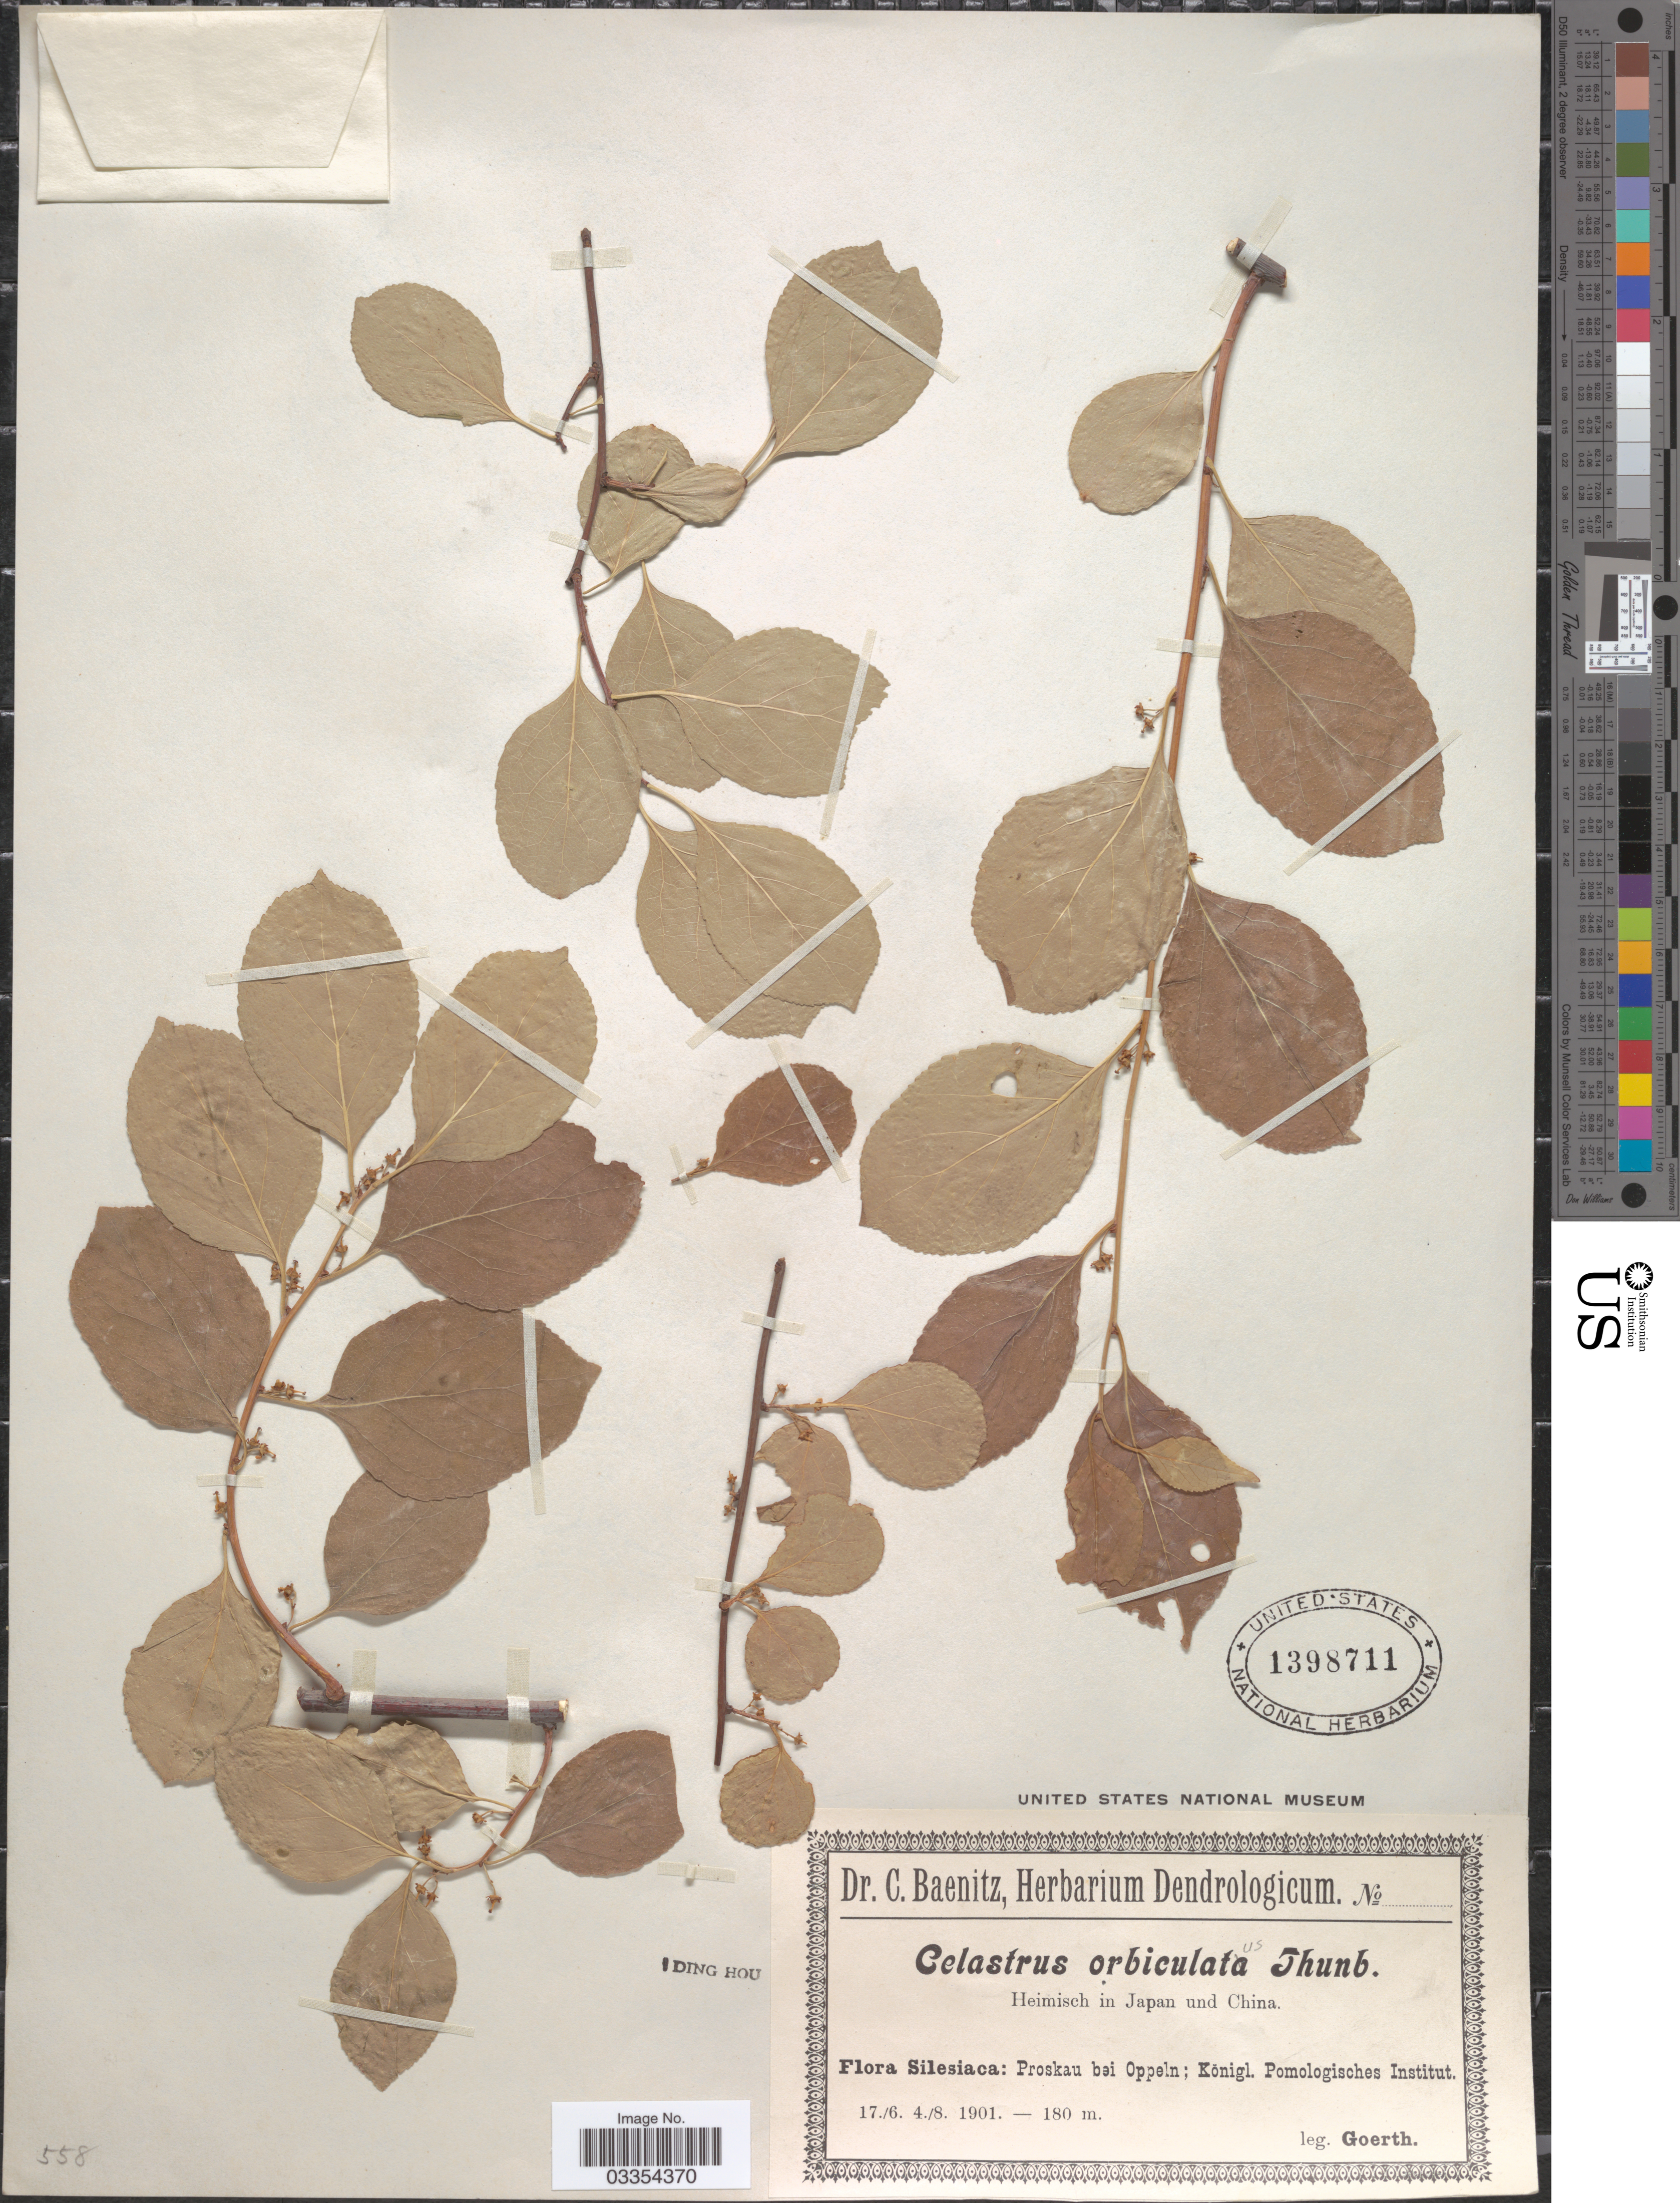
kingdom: Plantae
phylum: Tracheophyta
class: Magnoliopsida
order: Celastrales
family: Celastraceae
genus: Celastrus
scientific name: Celastrus orbiculatus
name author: Thunb.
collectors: Goerth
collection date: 1901-06-17/1901-08-04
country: Poland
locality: Silesiaca: Proskau bei Oppeln; Königl. Pomologisches Institut.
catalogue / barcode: US 1398711